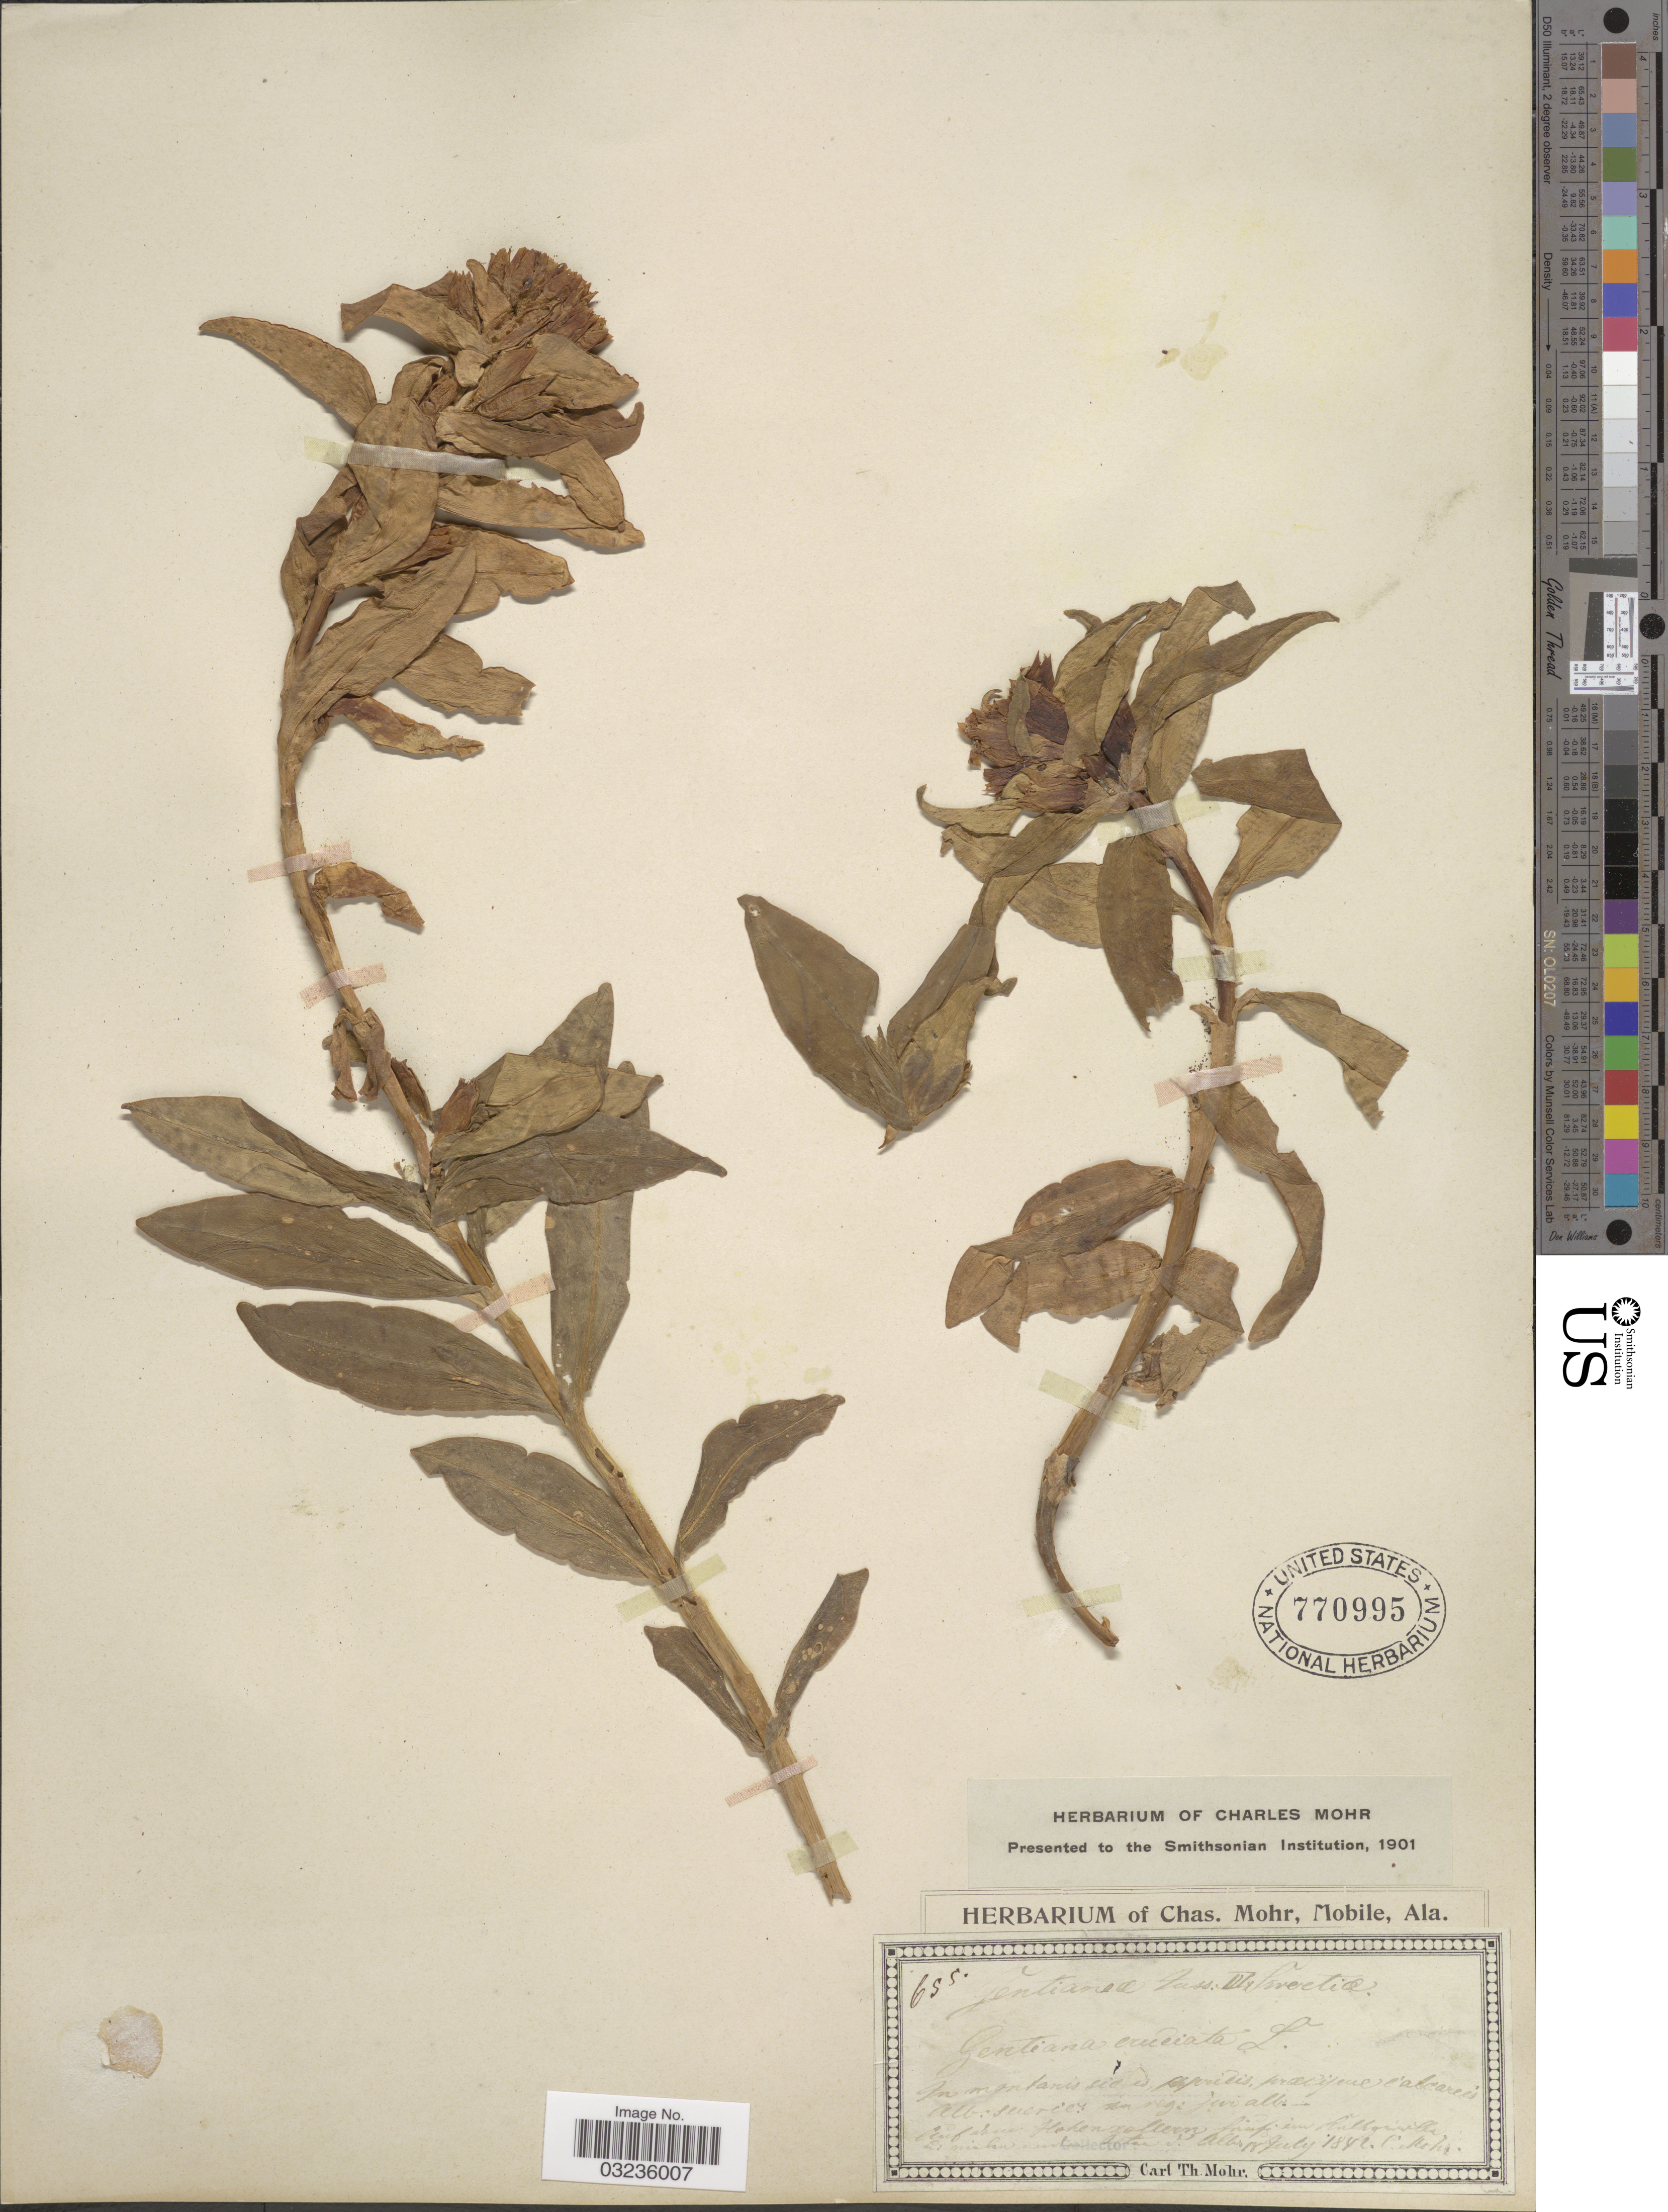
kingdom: Plantae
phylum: Tracheophyta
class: Magnoliopsida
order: Gentianales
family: Gentianaceae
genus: Gentiana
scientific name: Gentiana cruciata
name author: L.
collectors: C. T. Mohr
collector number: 655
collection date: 1842-07-14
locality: Auf bei hohen [illegible text] im Ulbertvilla[interpreted].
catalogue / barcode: US 770995